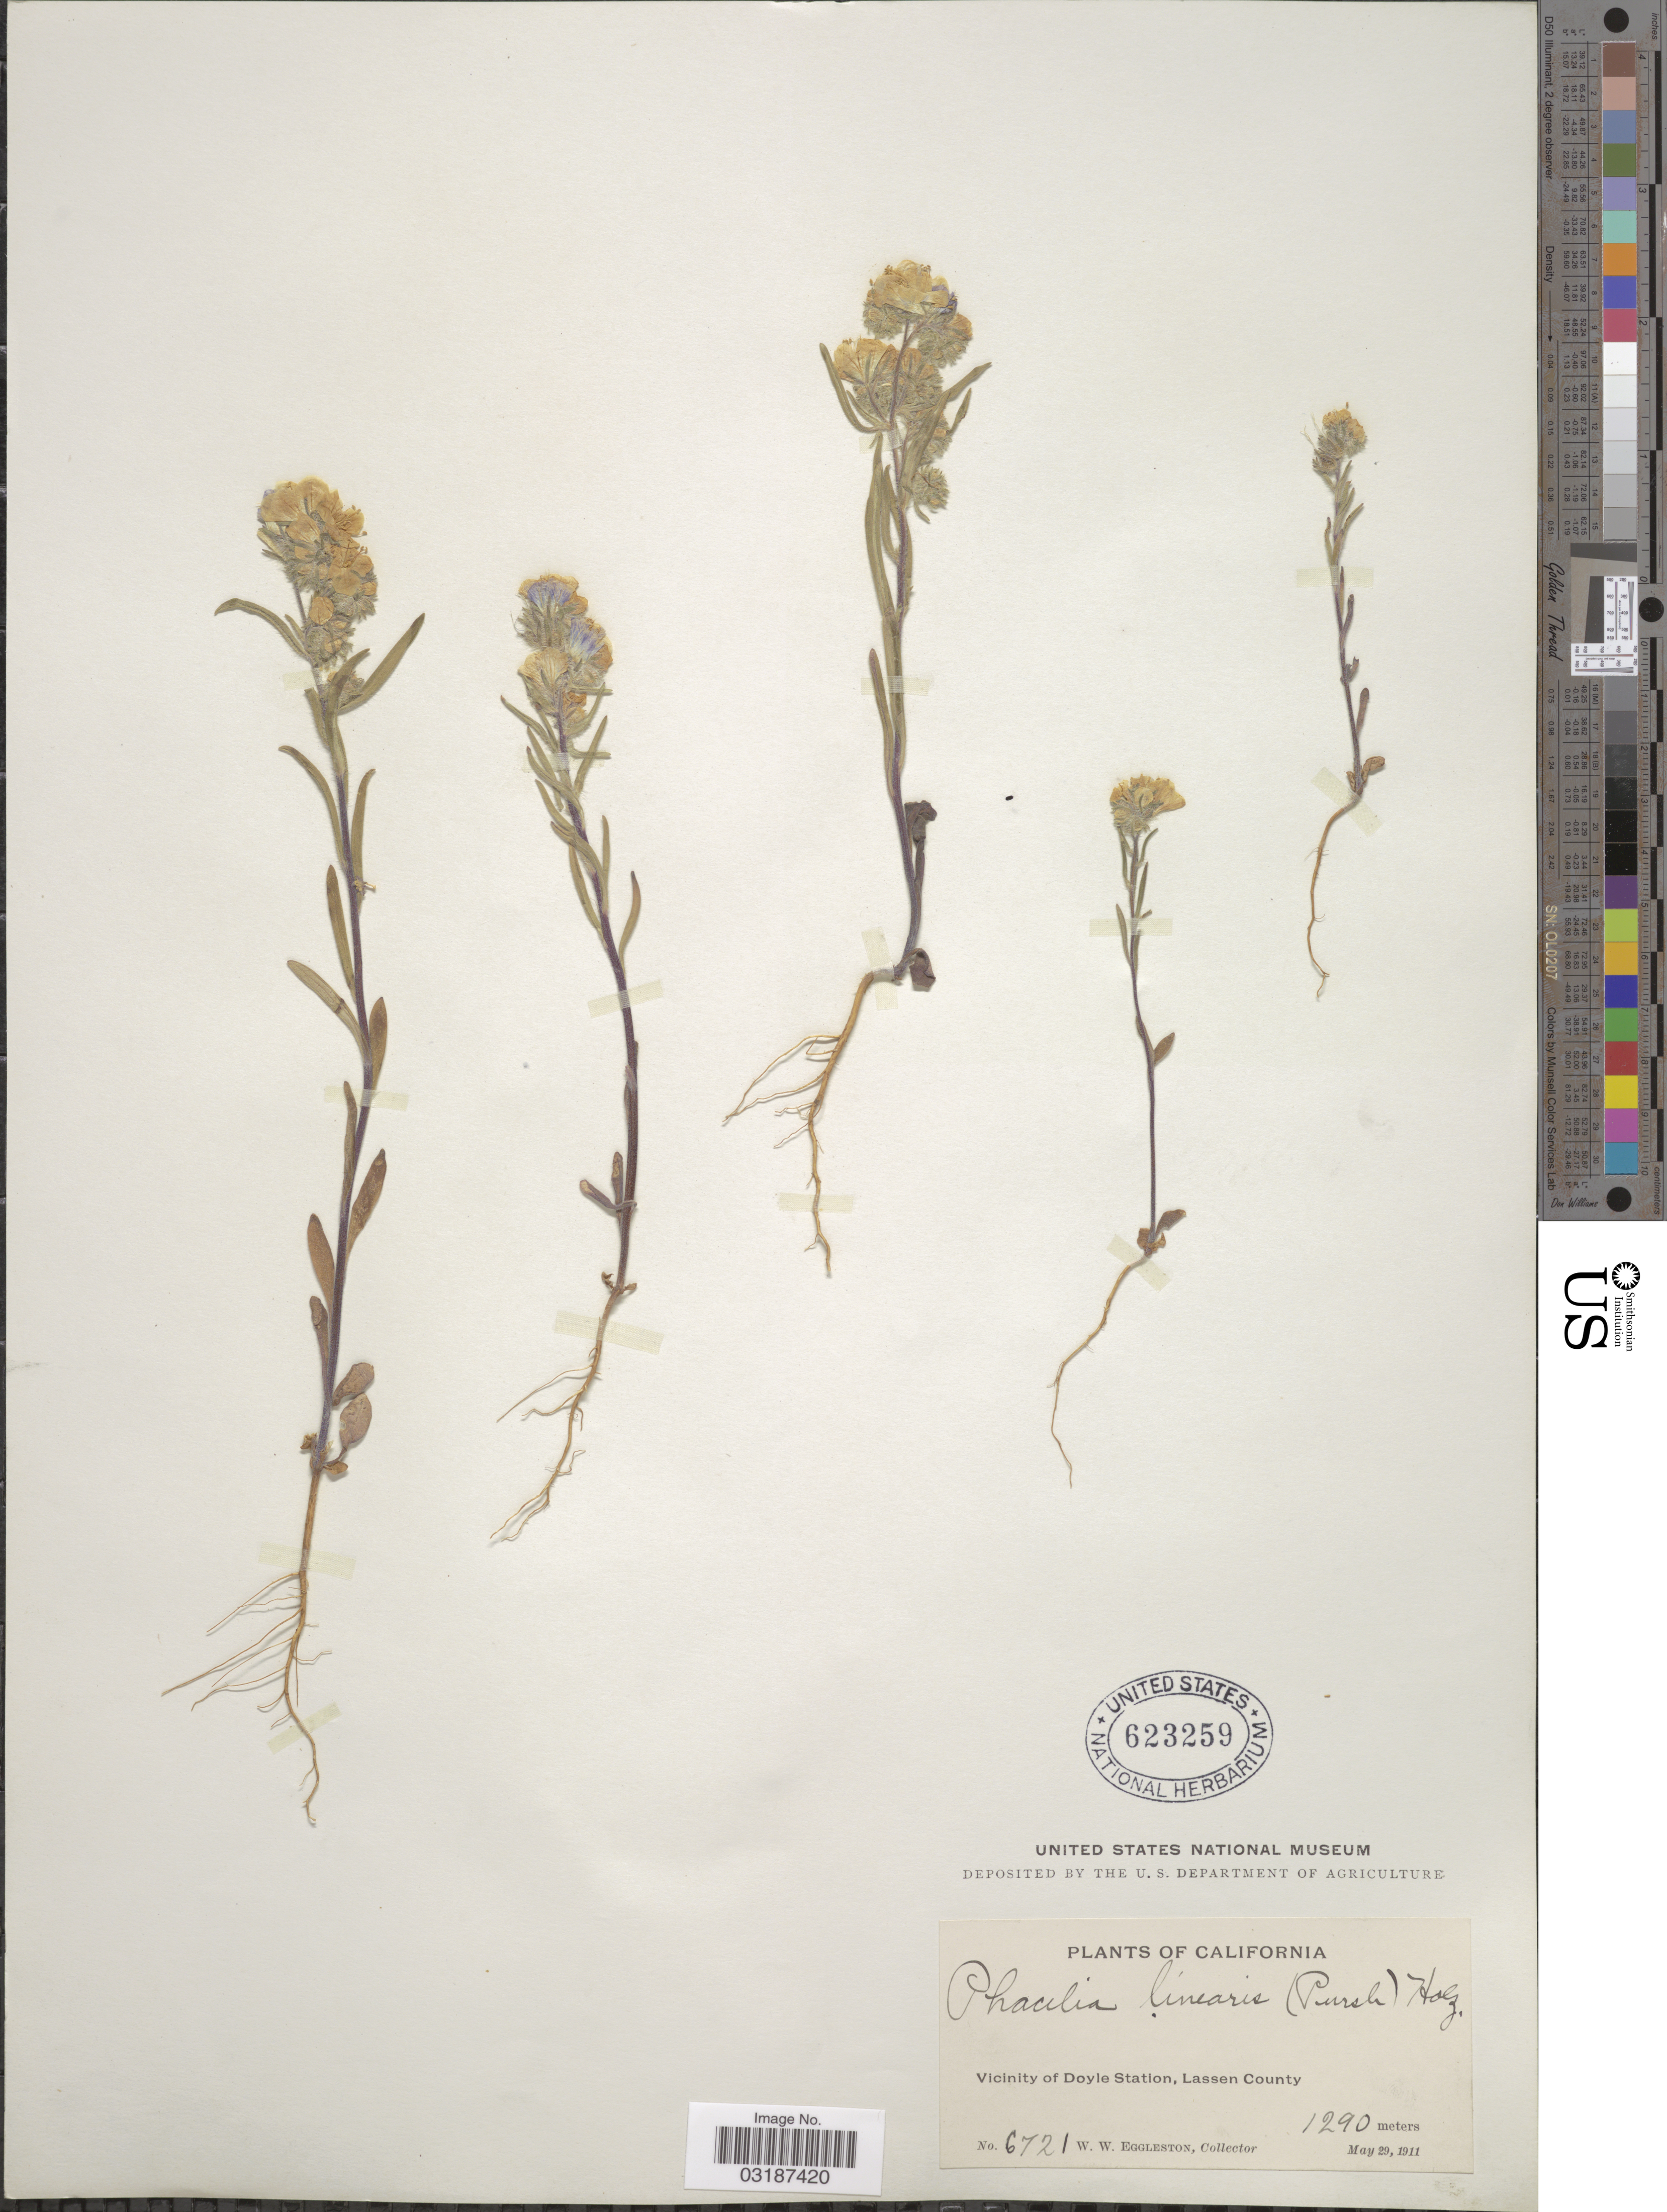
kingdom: Plantae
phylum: Tracheophyta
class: Magnoliopsida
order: Boraginales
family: Hydrophyllaceae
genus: Phacelia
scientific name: Phacelia linearis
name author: (Pursh) Holz.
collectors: W. W. Eggleston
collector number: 6721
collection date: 1911-05-29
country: United States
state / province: California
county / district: Lassen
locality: Vicinity of Doyle Station, Lassen County.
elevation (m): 1290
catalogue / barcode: US 623259